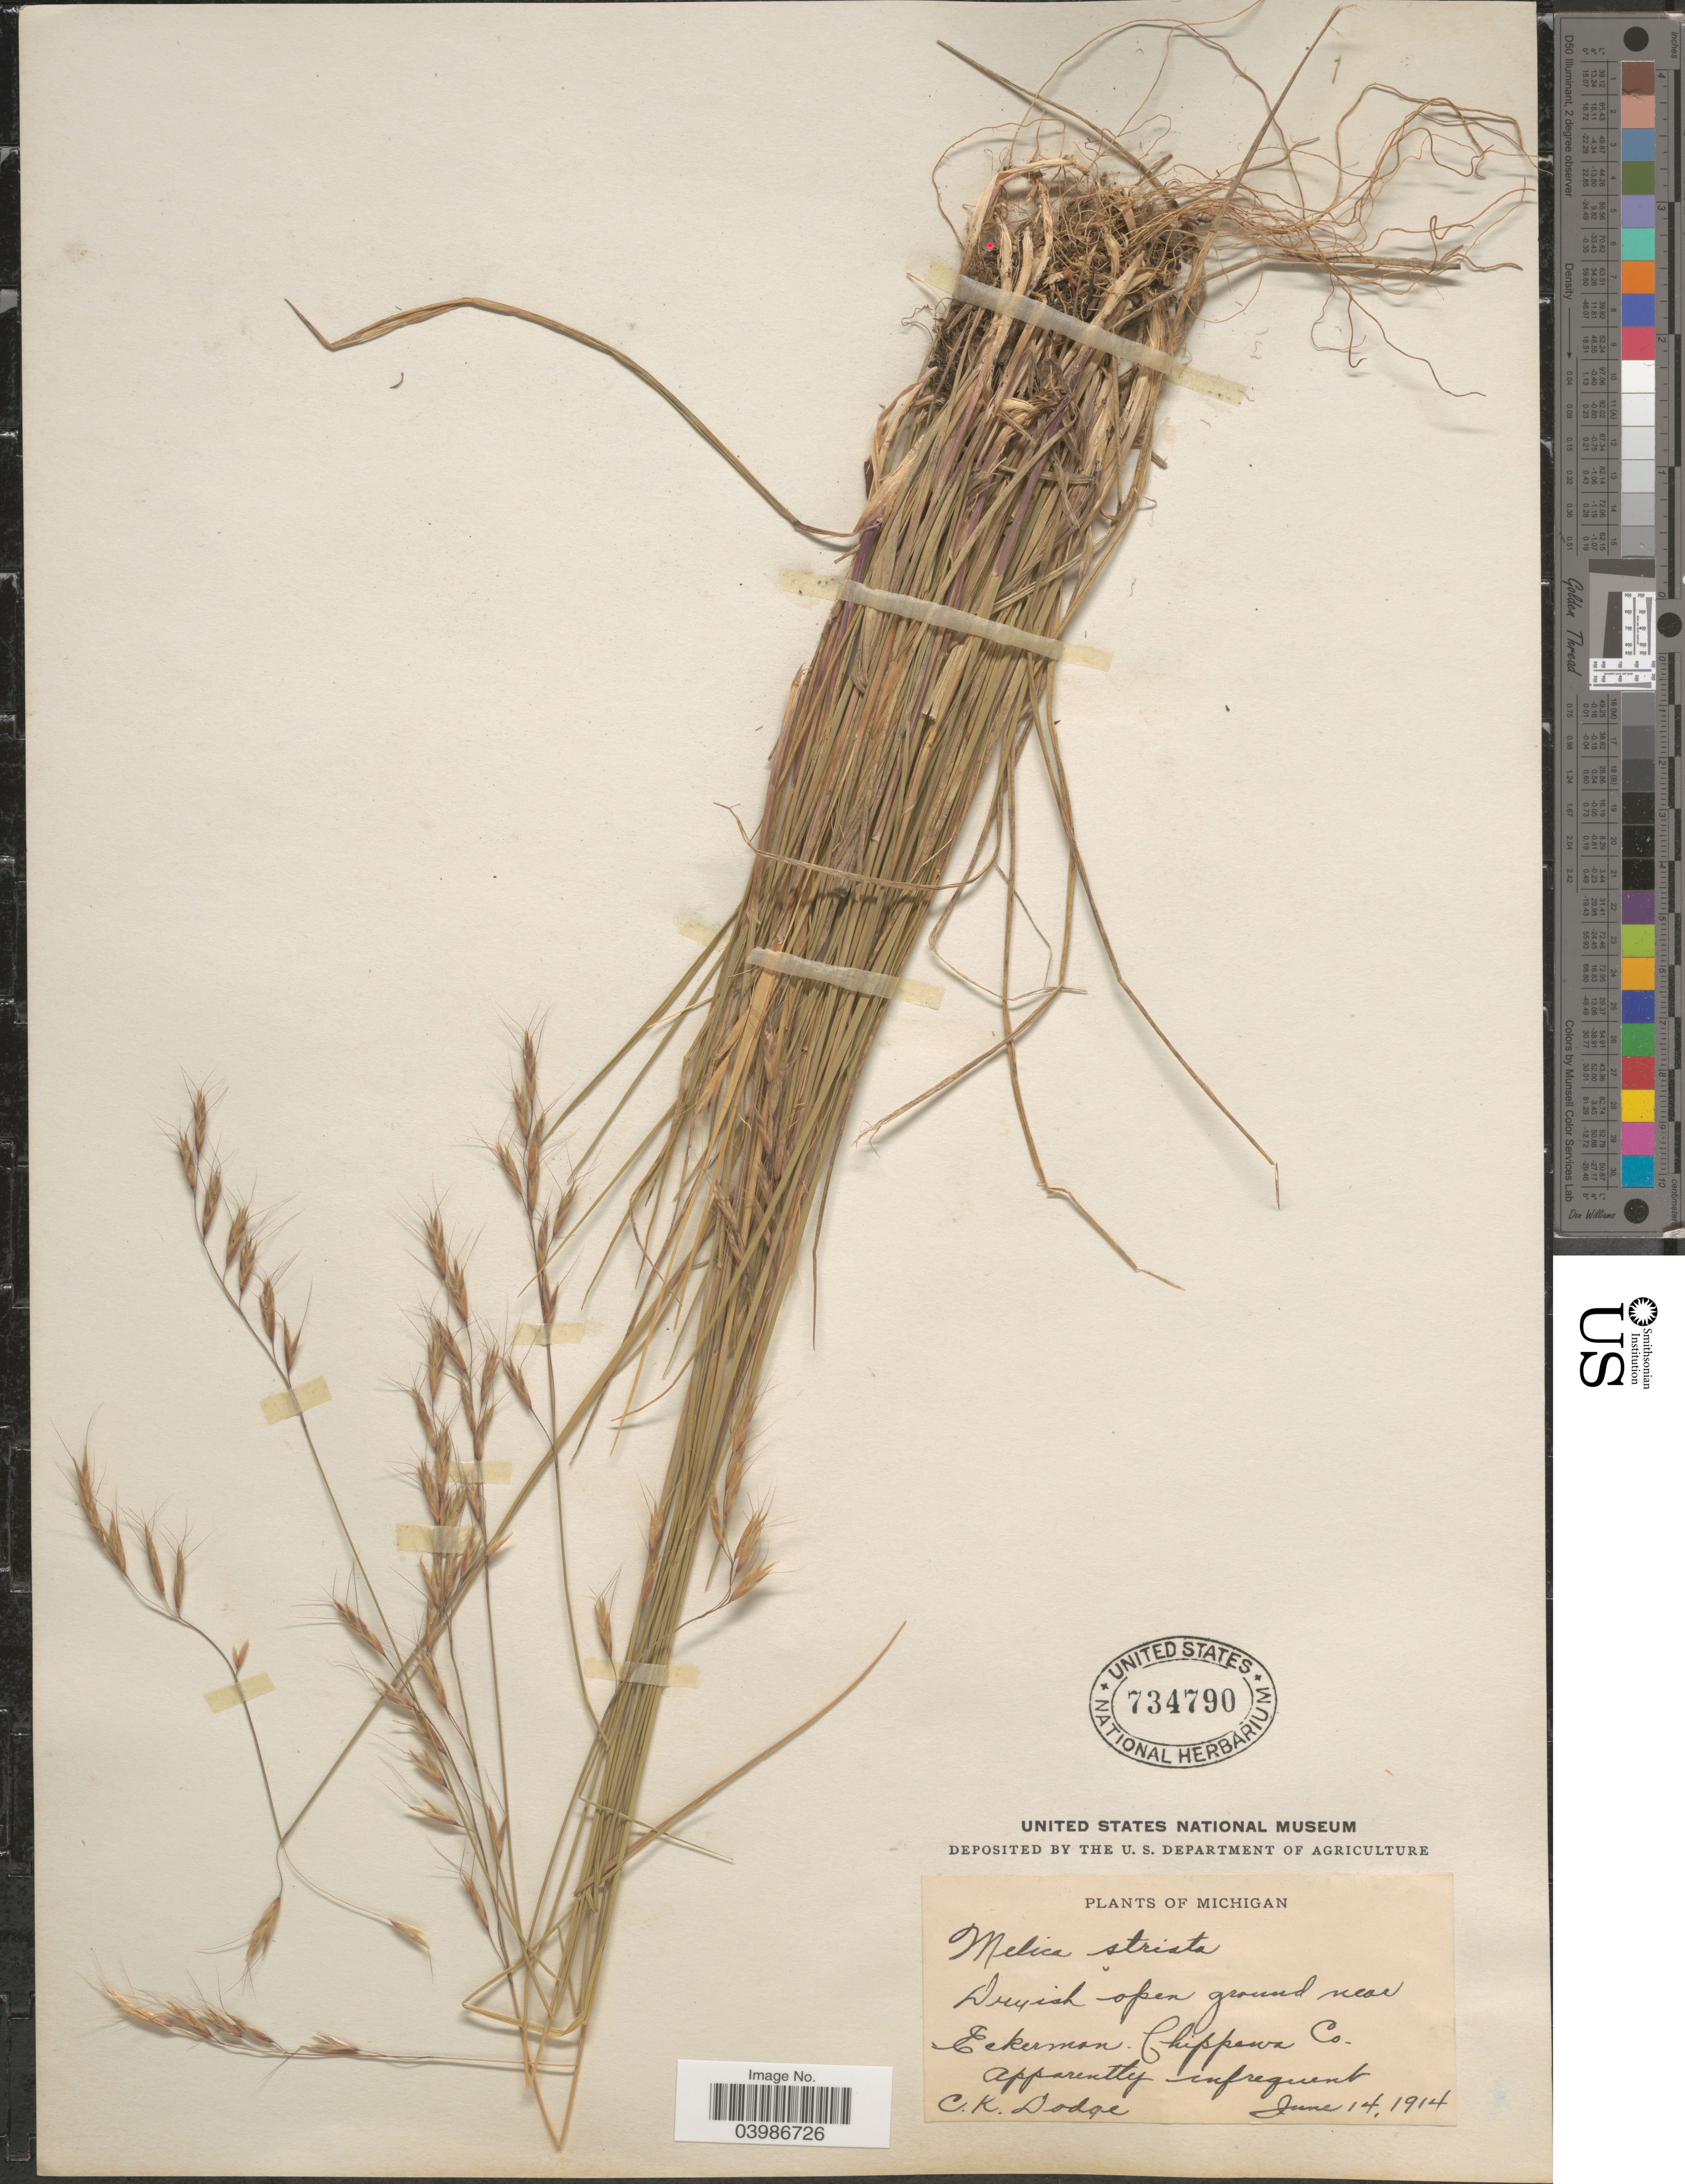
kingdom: Plantae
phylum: Tracheophyta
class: Liliopsida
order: Poales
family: Poaceae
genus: Melica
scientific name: Melica stricta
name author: Bol.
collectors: C. Dodge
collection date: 1914-06-14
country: United States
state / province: Michigan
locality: Eckerman, Chippewa Co.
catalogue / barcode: US 734790